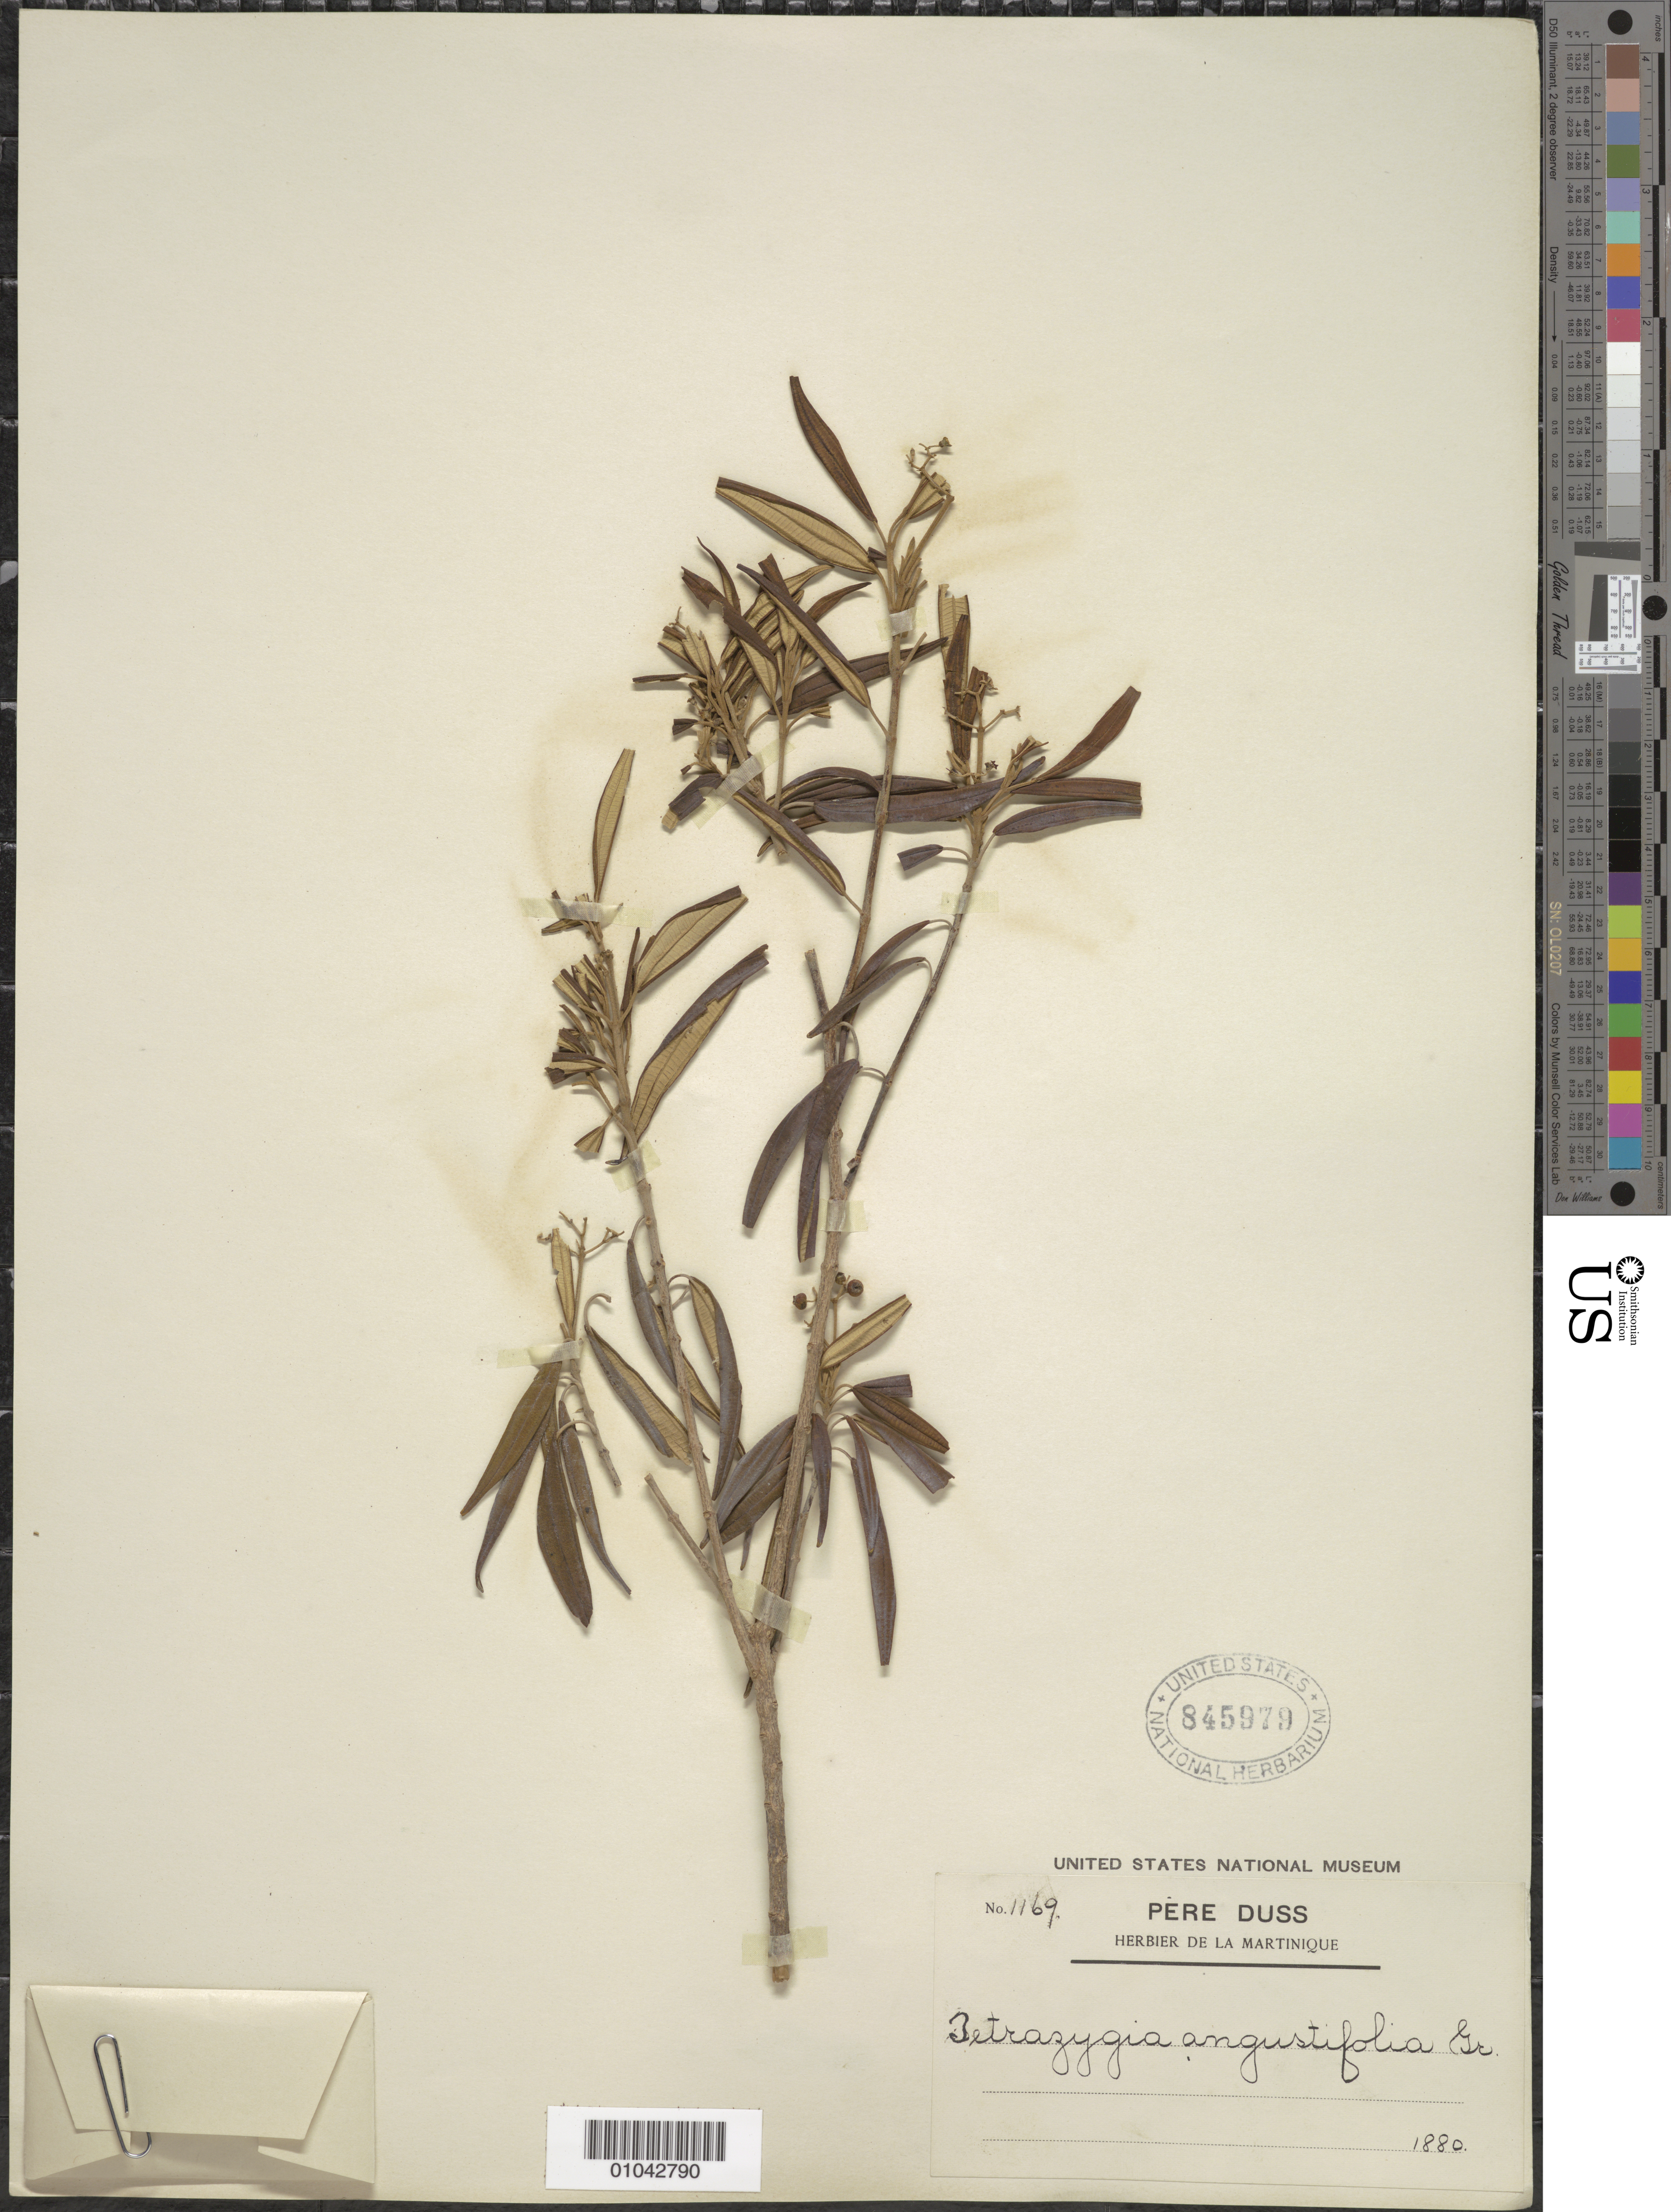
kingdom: Plantae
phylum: Tracheophyta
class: Magnoliopsida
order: Myrtales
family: Melastomataceae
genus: Tetrazygia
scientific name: Tetrazygia angustifolia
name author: (Sw.) DC.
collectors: Père Duss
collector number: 1169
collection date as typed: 1880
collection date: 1880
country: Martinique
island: Martinique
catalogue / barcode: US 845979